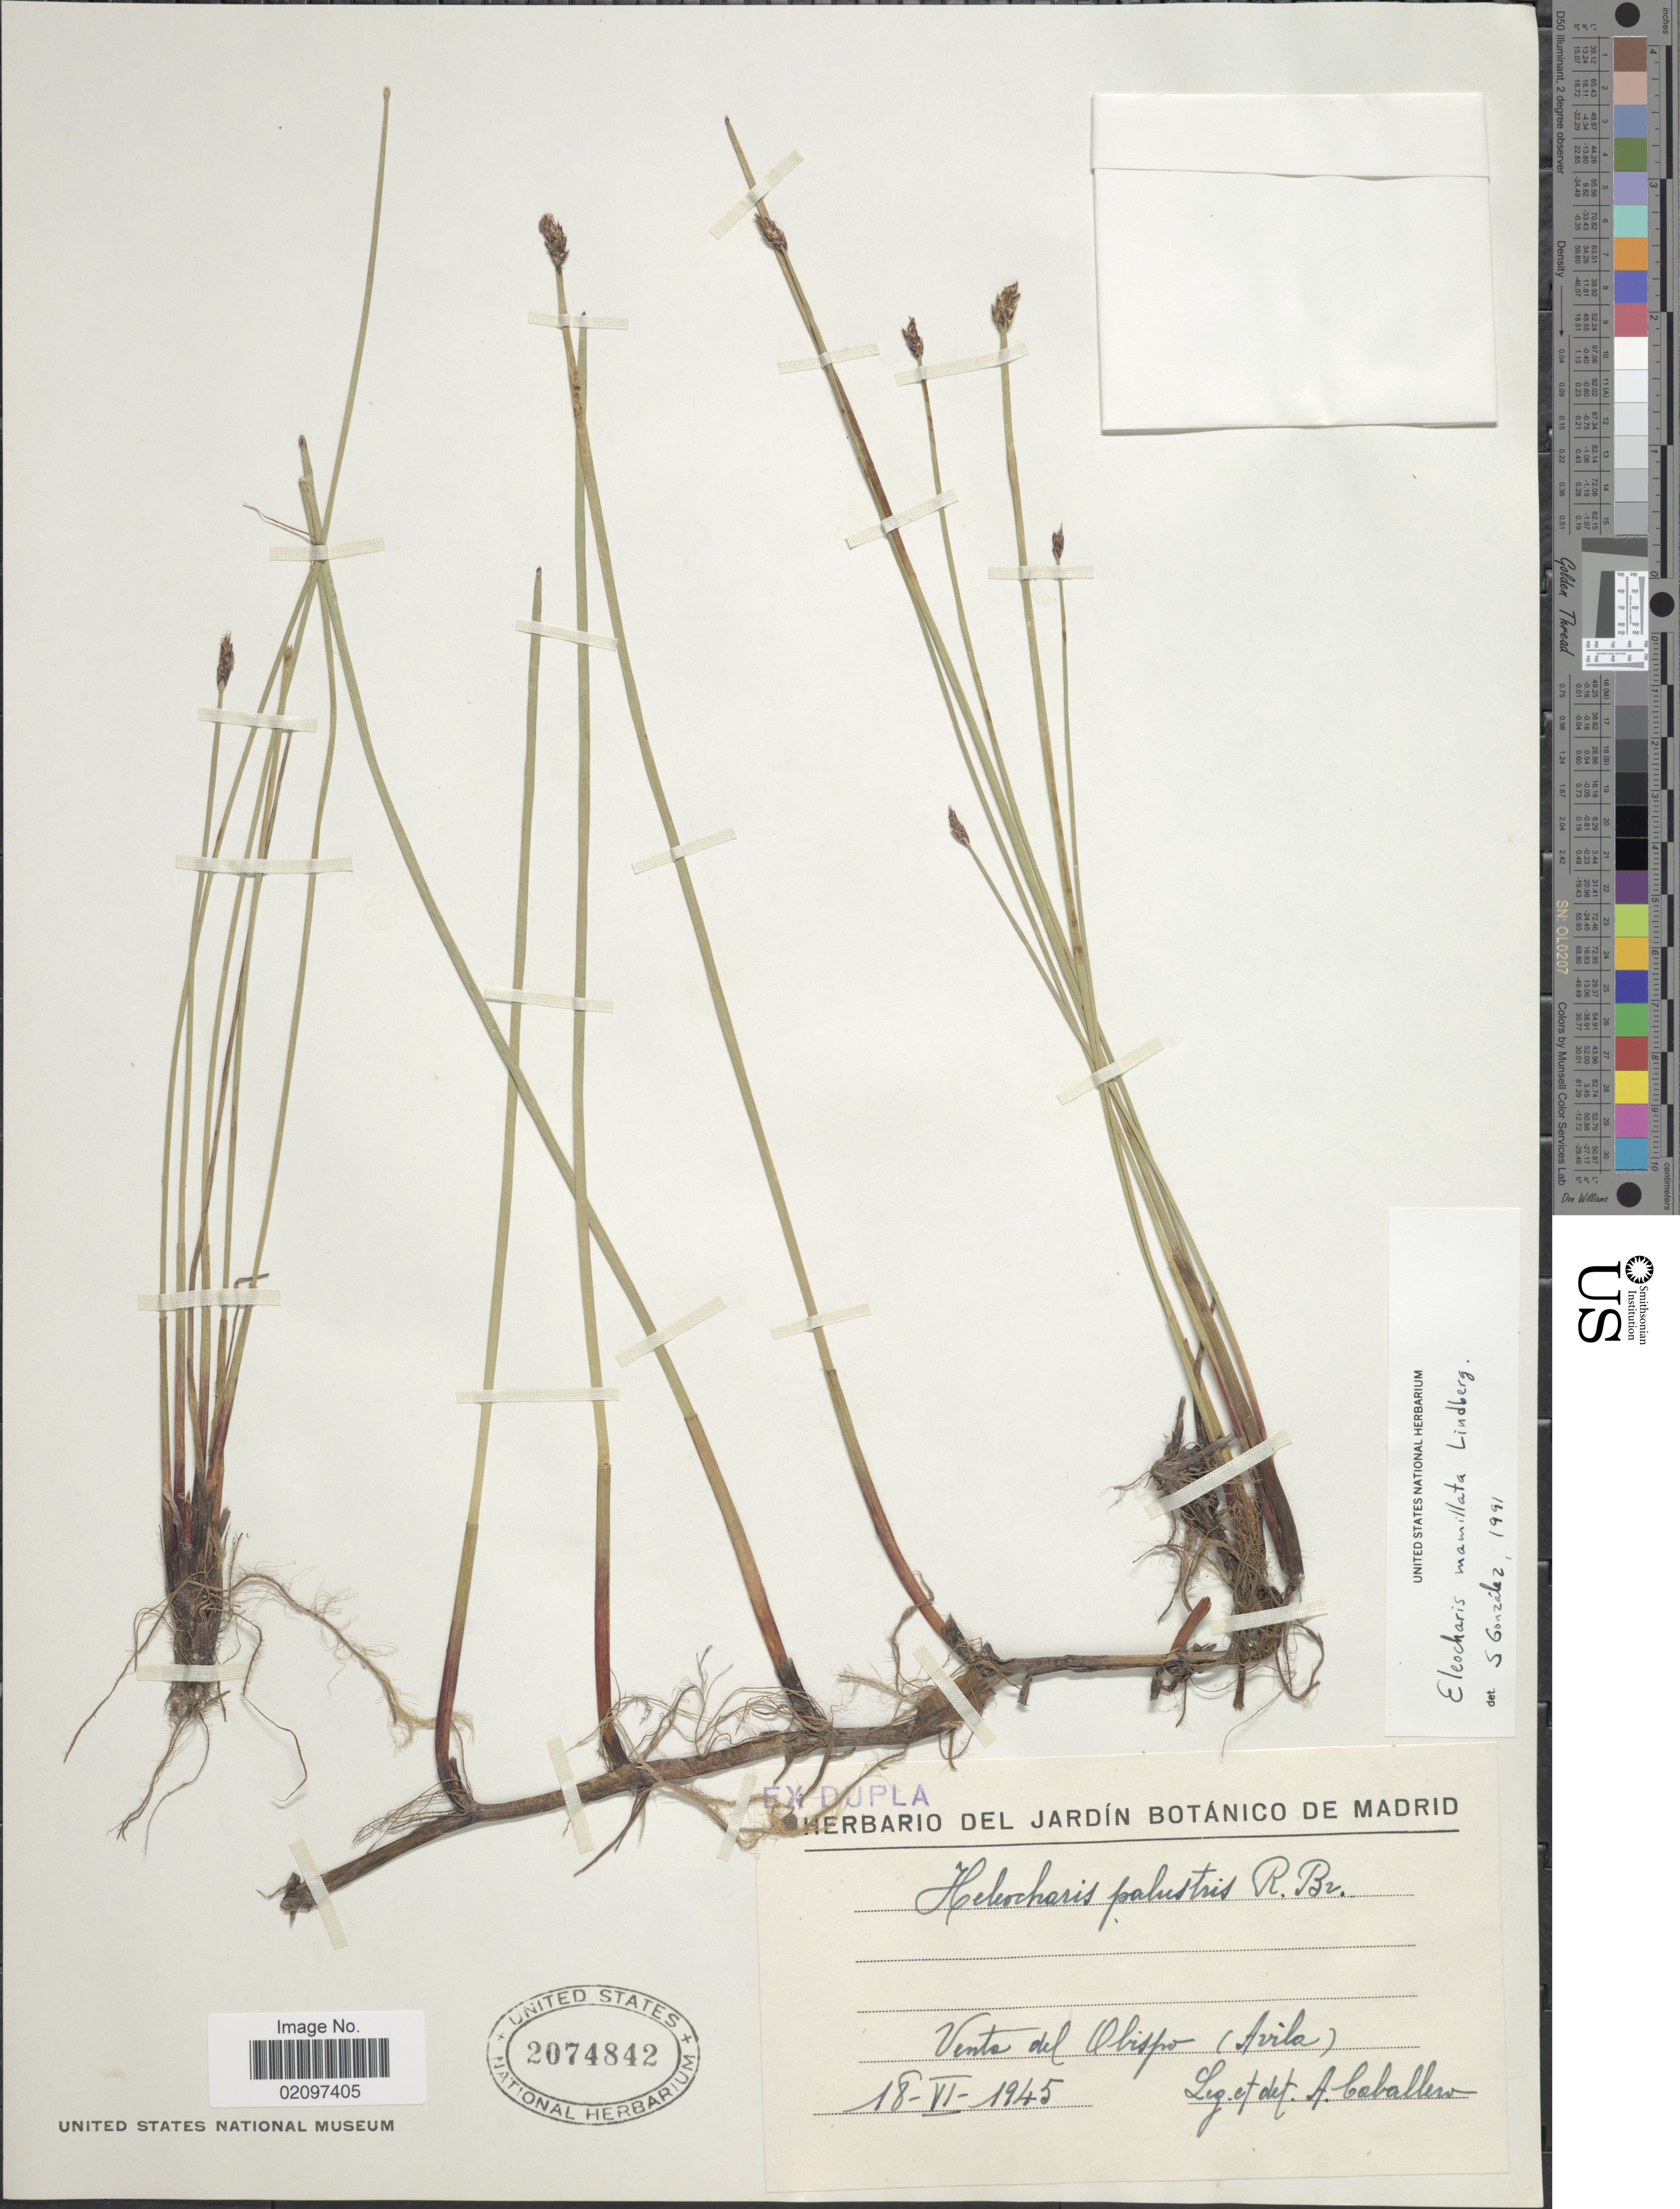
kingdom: Plantae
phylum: Tracheophyta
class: Liliopsida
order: Poales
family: Cyperaceae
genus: Eleocharis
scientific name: Eleocharis palustris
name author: (L.) Roem. & Schult.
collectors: A. Caballero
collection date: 1945-06-18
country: Spain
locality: Venta del Obispo (Avila)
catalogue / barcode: US 2074842